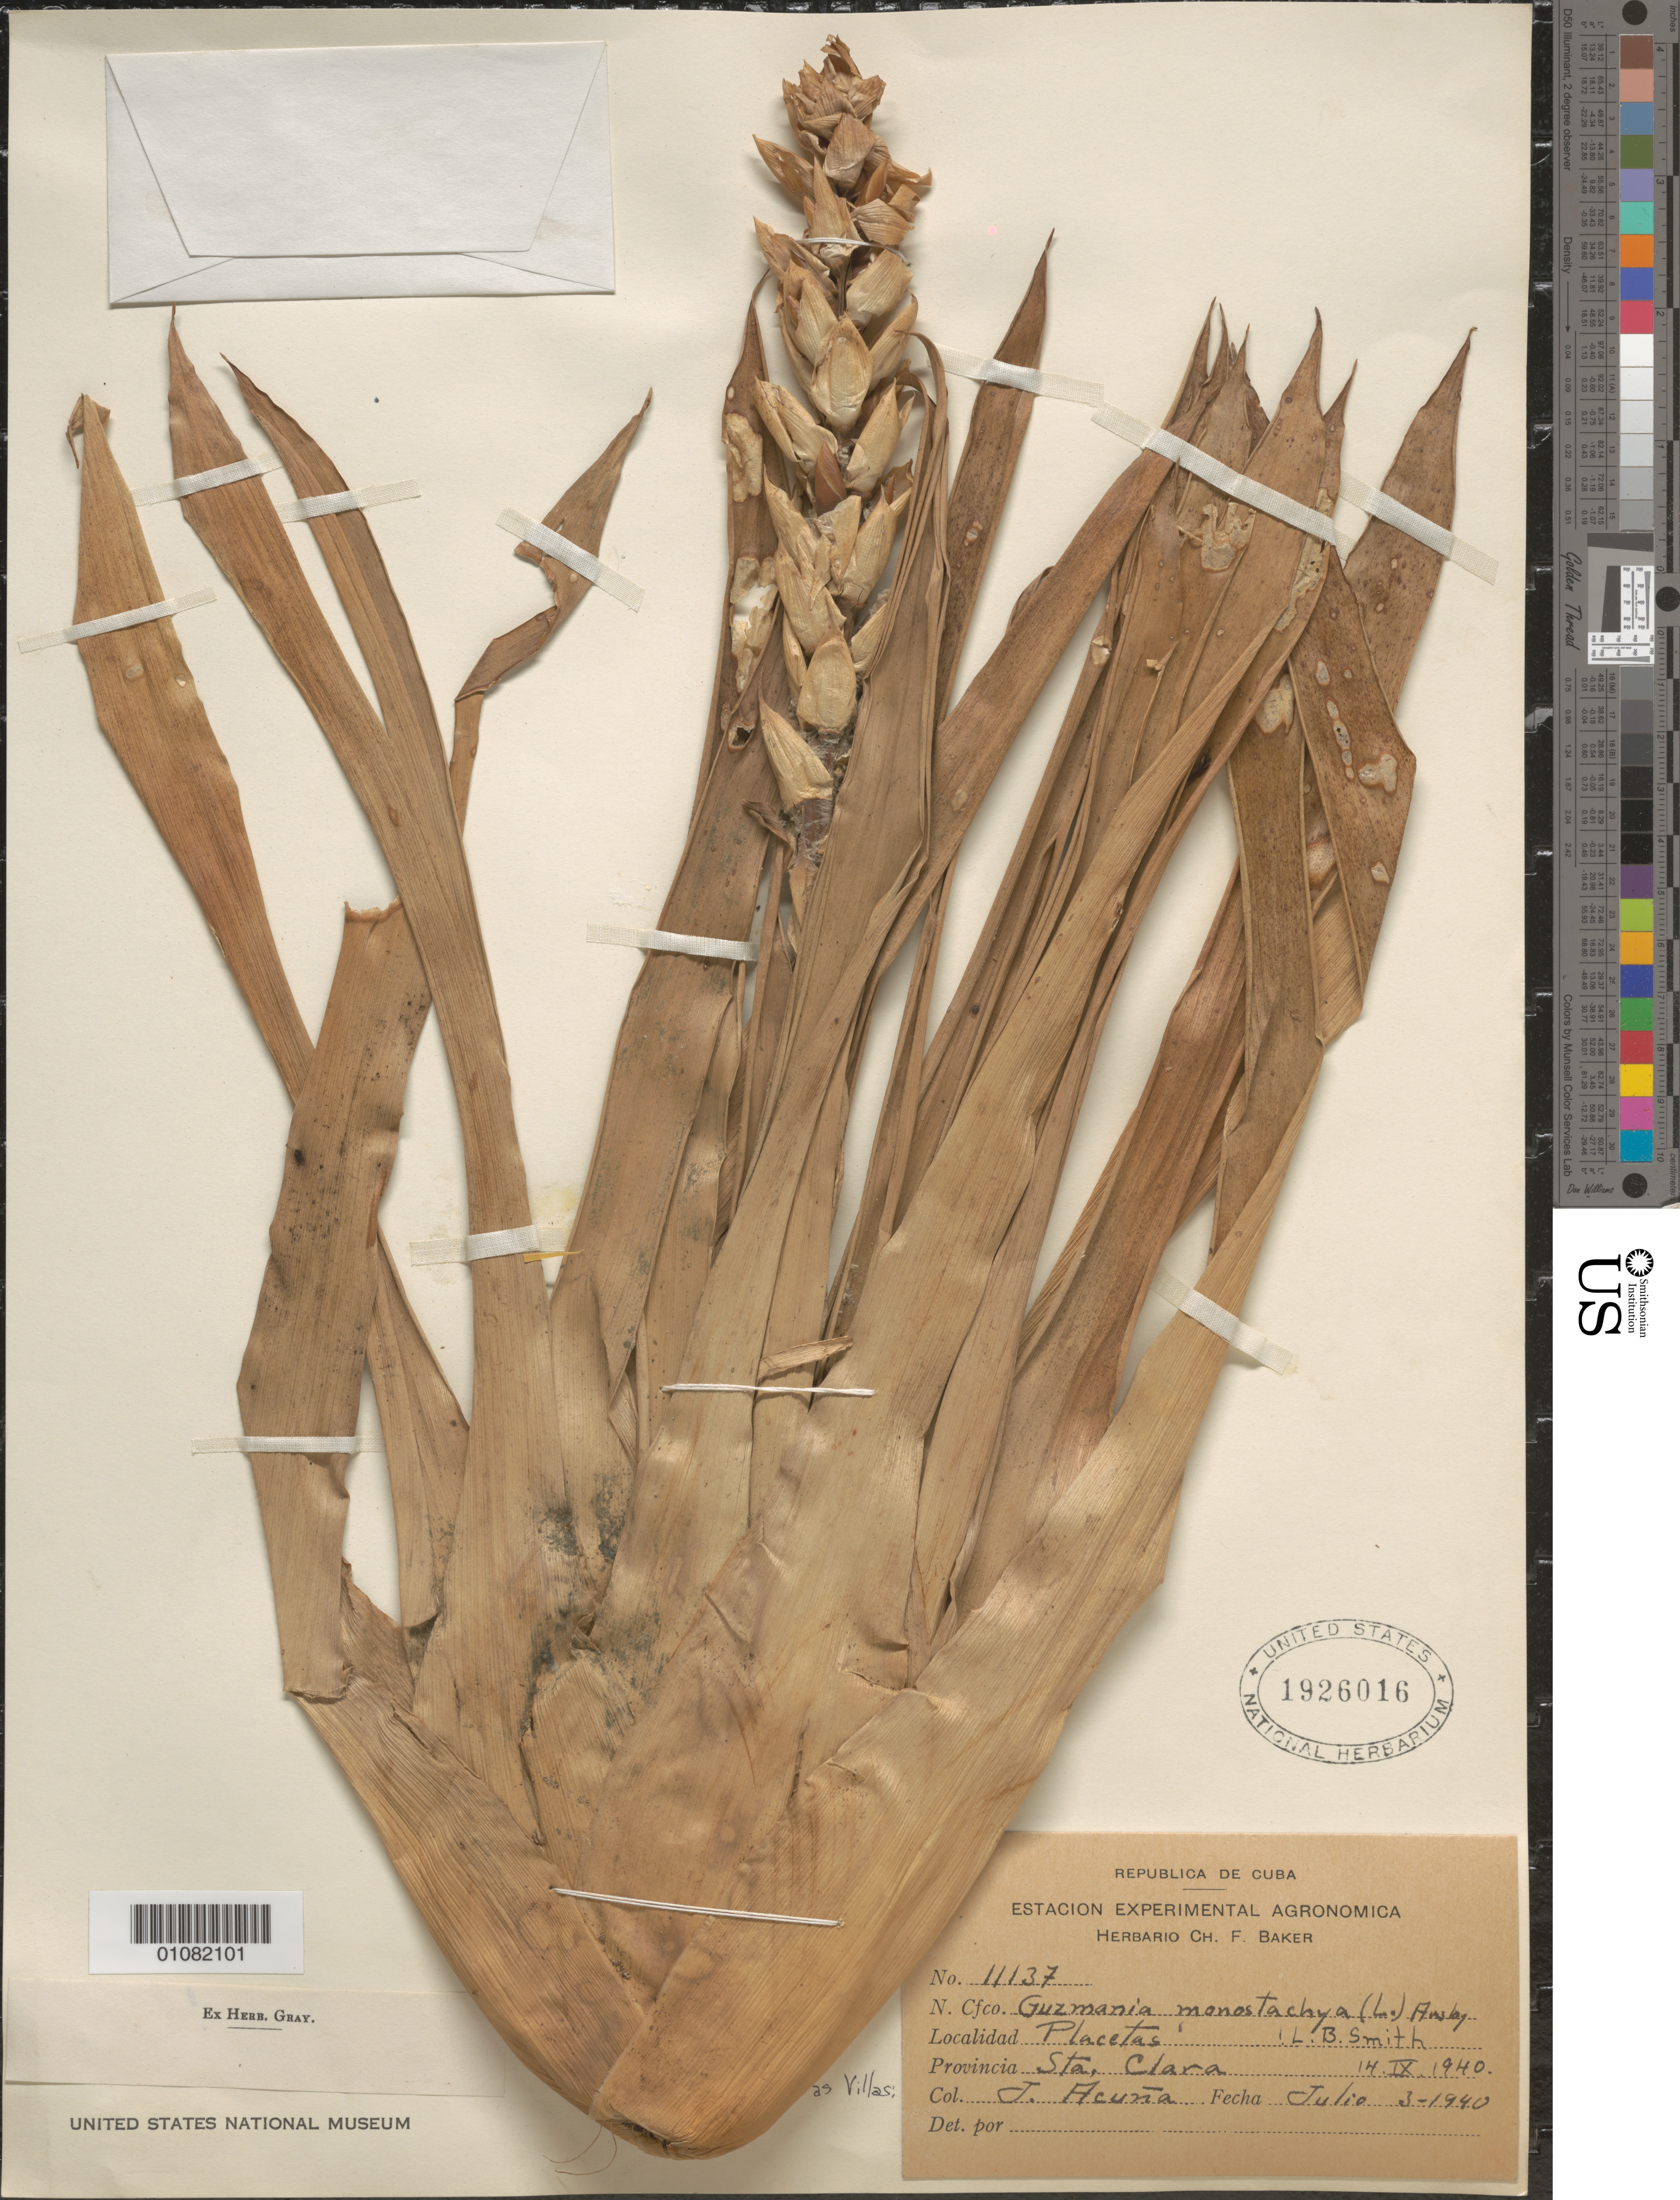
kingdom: Plantae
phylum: Tracheophyta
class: Liliopsida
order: Poales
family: Bromeliaceae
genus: Guzmania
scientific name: Guzmania monostachia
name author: (L.) Rusby ex Mez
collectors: J. Acuña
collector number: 11137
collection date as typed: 03 Jul 1940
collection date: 1940-07-03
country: Cuba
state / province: Villa Clara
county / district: Santa Clara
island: Cuba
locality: Placetas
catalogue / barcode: US 1926016